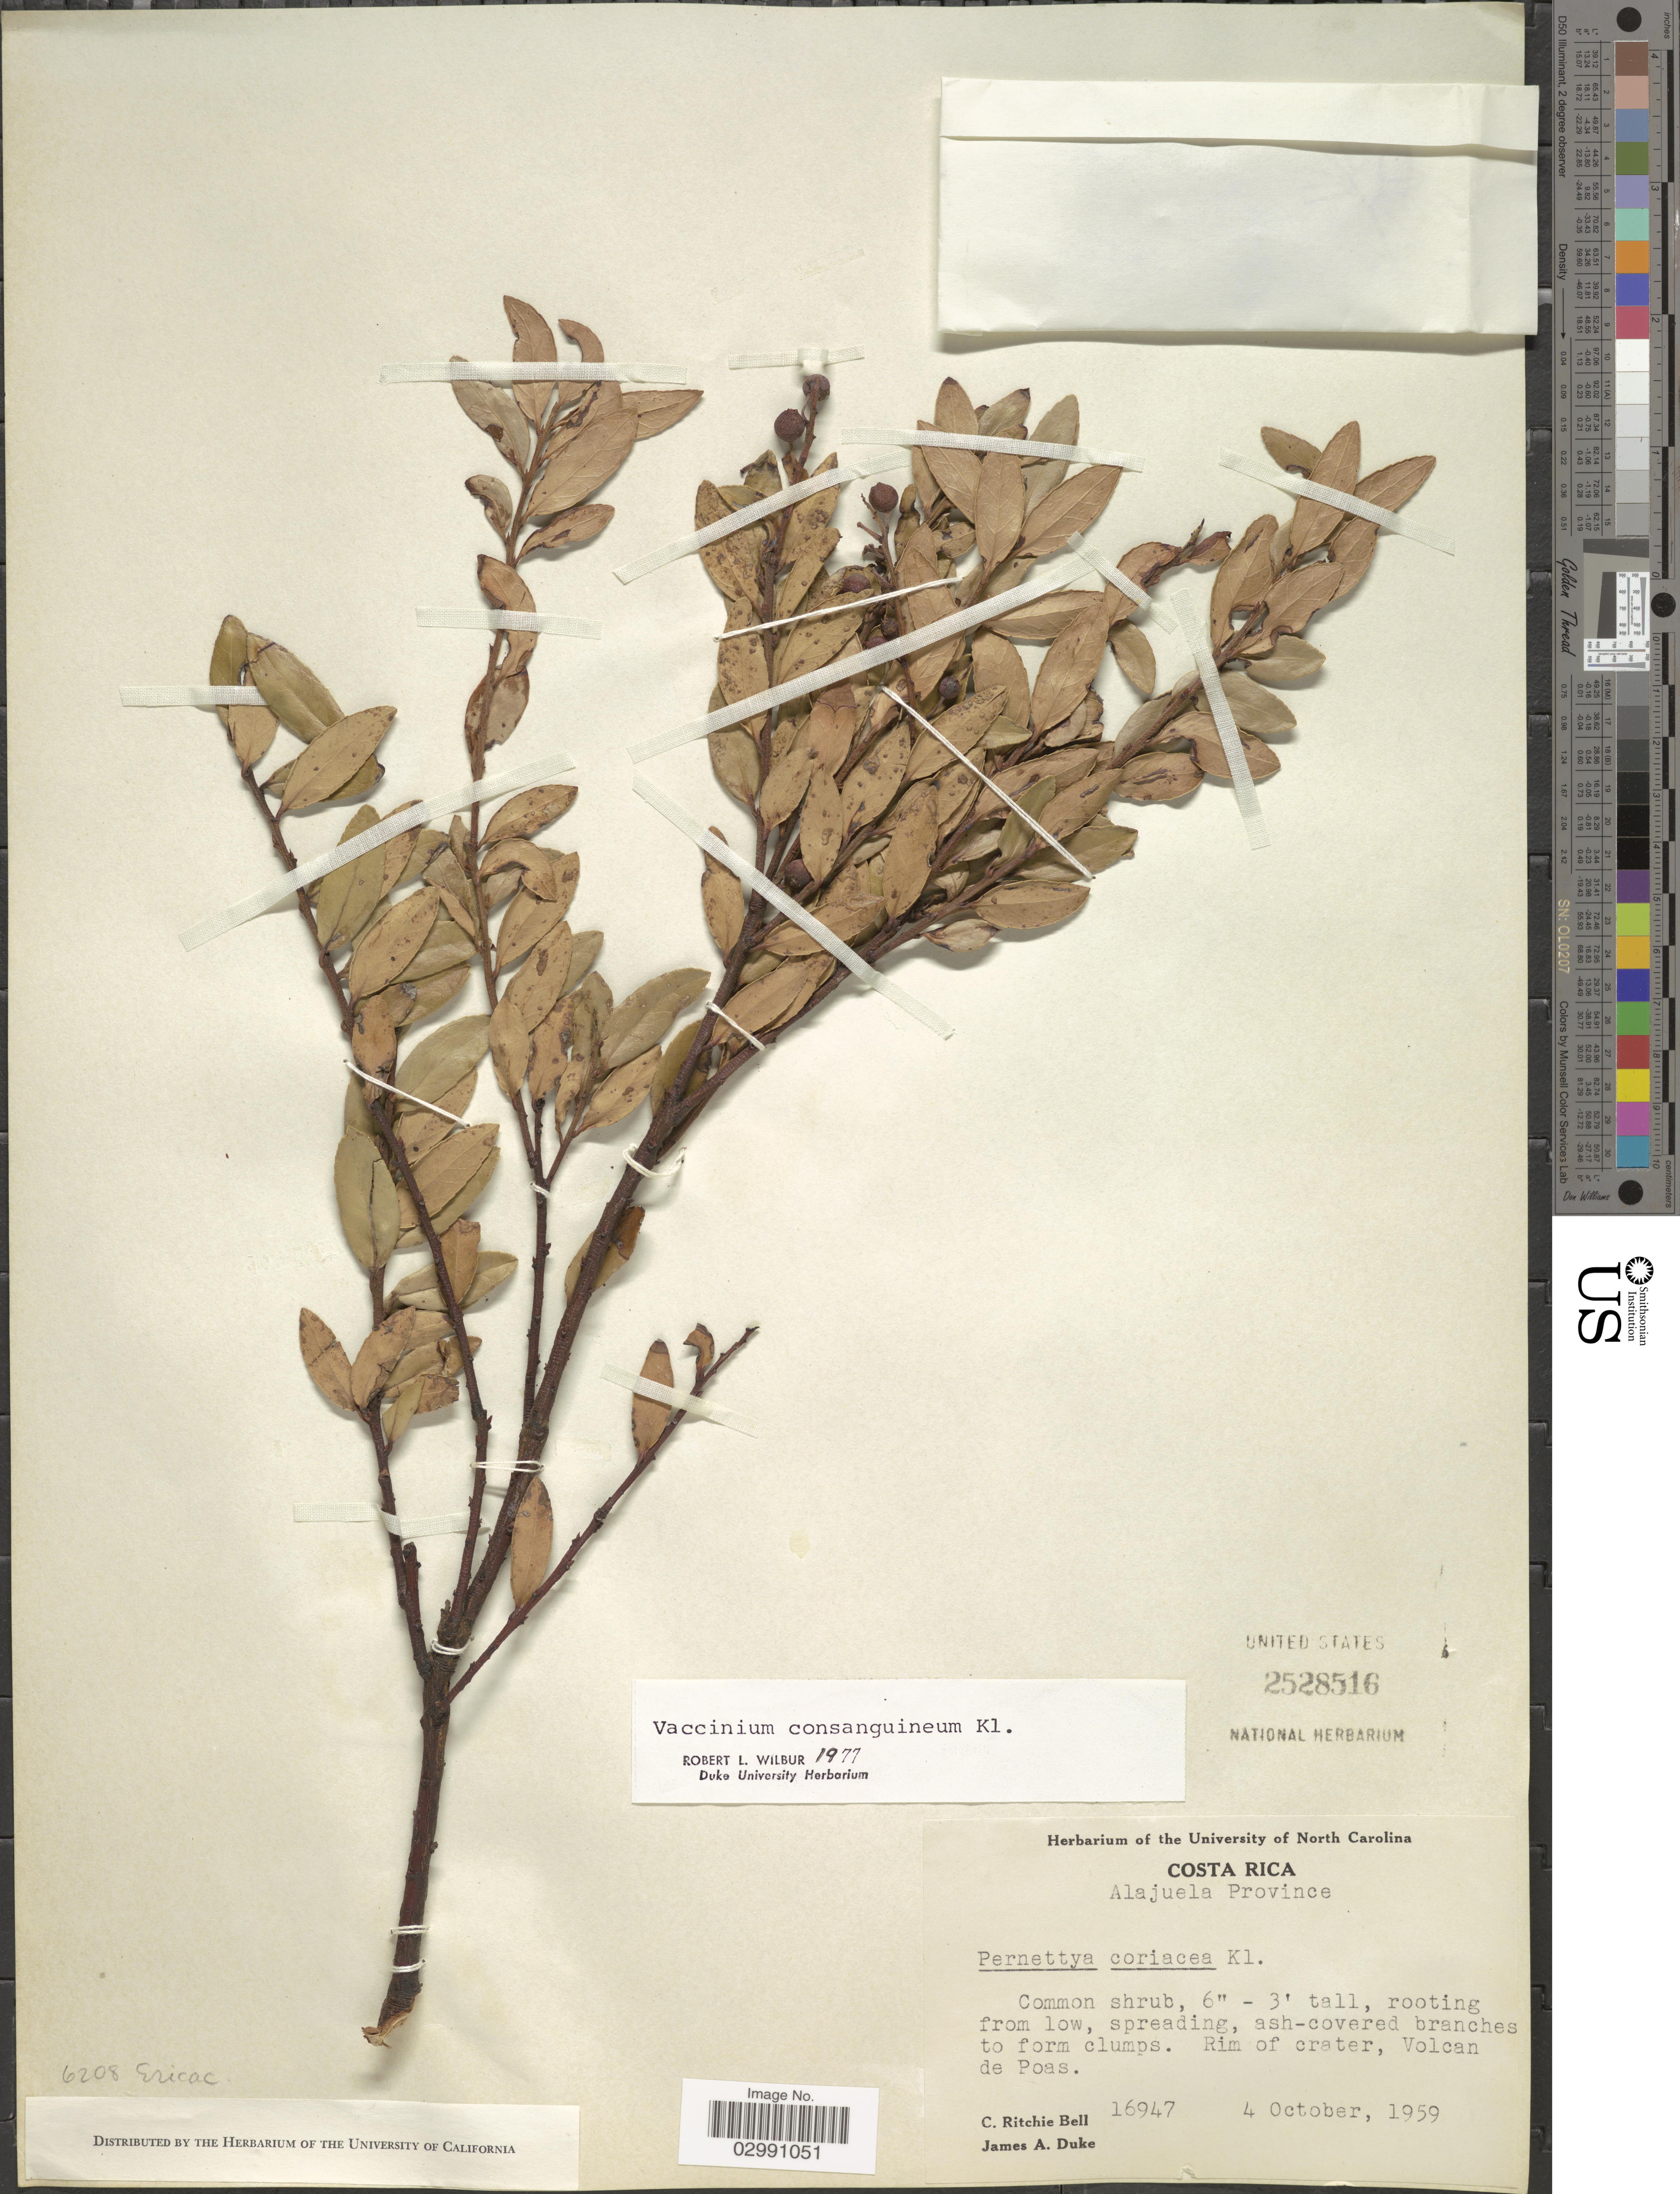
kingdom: Plantae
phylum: Tracheophyta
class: Magnoliopsida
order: Ericales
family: Ericaceae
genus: Vaccinium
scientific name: Vaccinium consanguineum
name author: Klotzsch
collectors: C. R. Bell & J. A. Duke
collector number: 16947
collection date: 1959-10-04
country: Costa Rica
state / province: Alajuela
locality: Rim of crater, Volcan de Poas.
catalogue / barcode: US 2528516